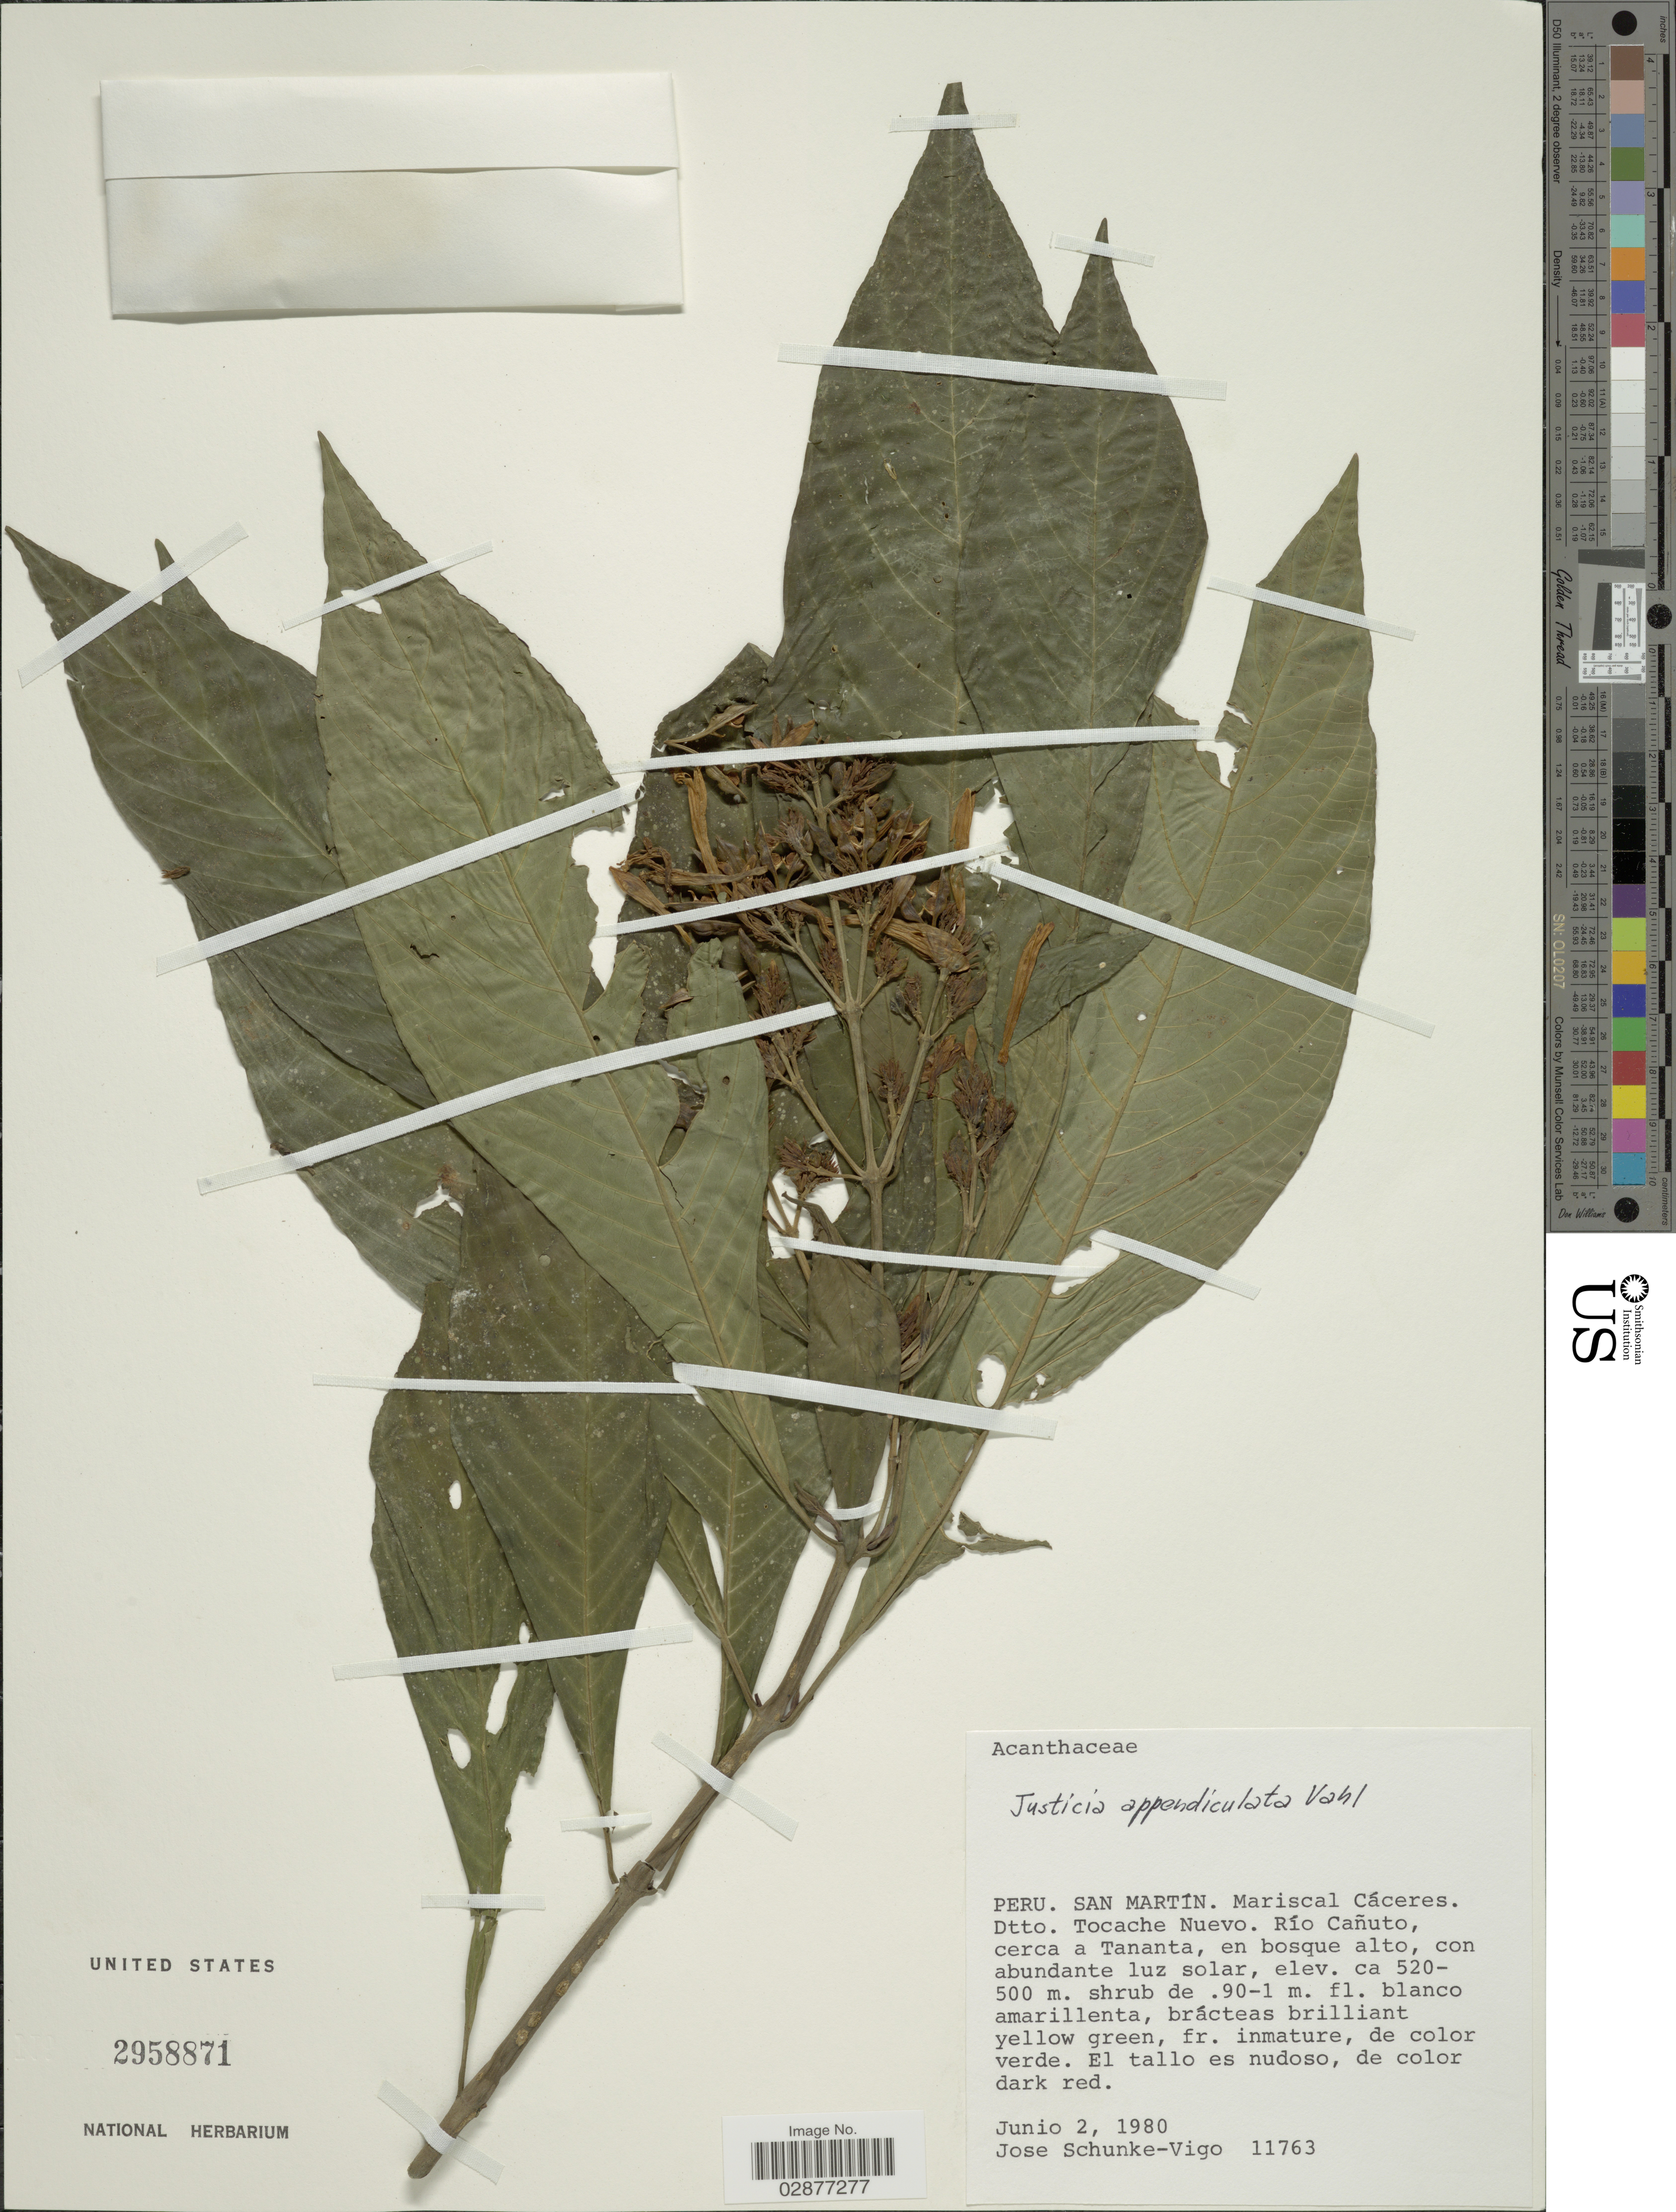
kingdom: Plantae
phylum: Tracheophyta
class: Magnoliopsida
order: Lamiales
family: Acanthaceae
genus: Justicia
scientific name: Justicia appendiculata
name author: (Ruiz & Pav.) Vahl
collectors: J. Schunke Vigo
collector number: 11763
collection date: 1980-06-02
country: Peru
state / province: San Martín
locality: Mariscal Cáceres. Dtto. Tocache Nuevo. Río Cañuto, cerca a Tananta.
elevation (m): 500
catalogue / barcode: US 2958871